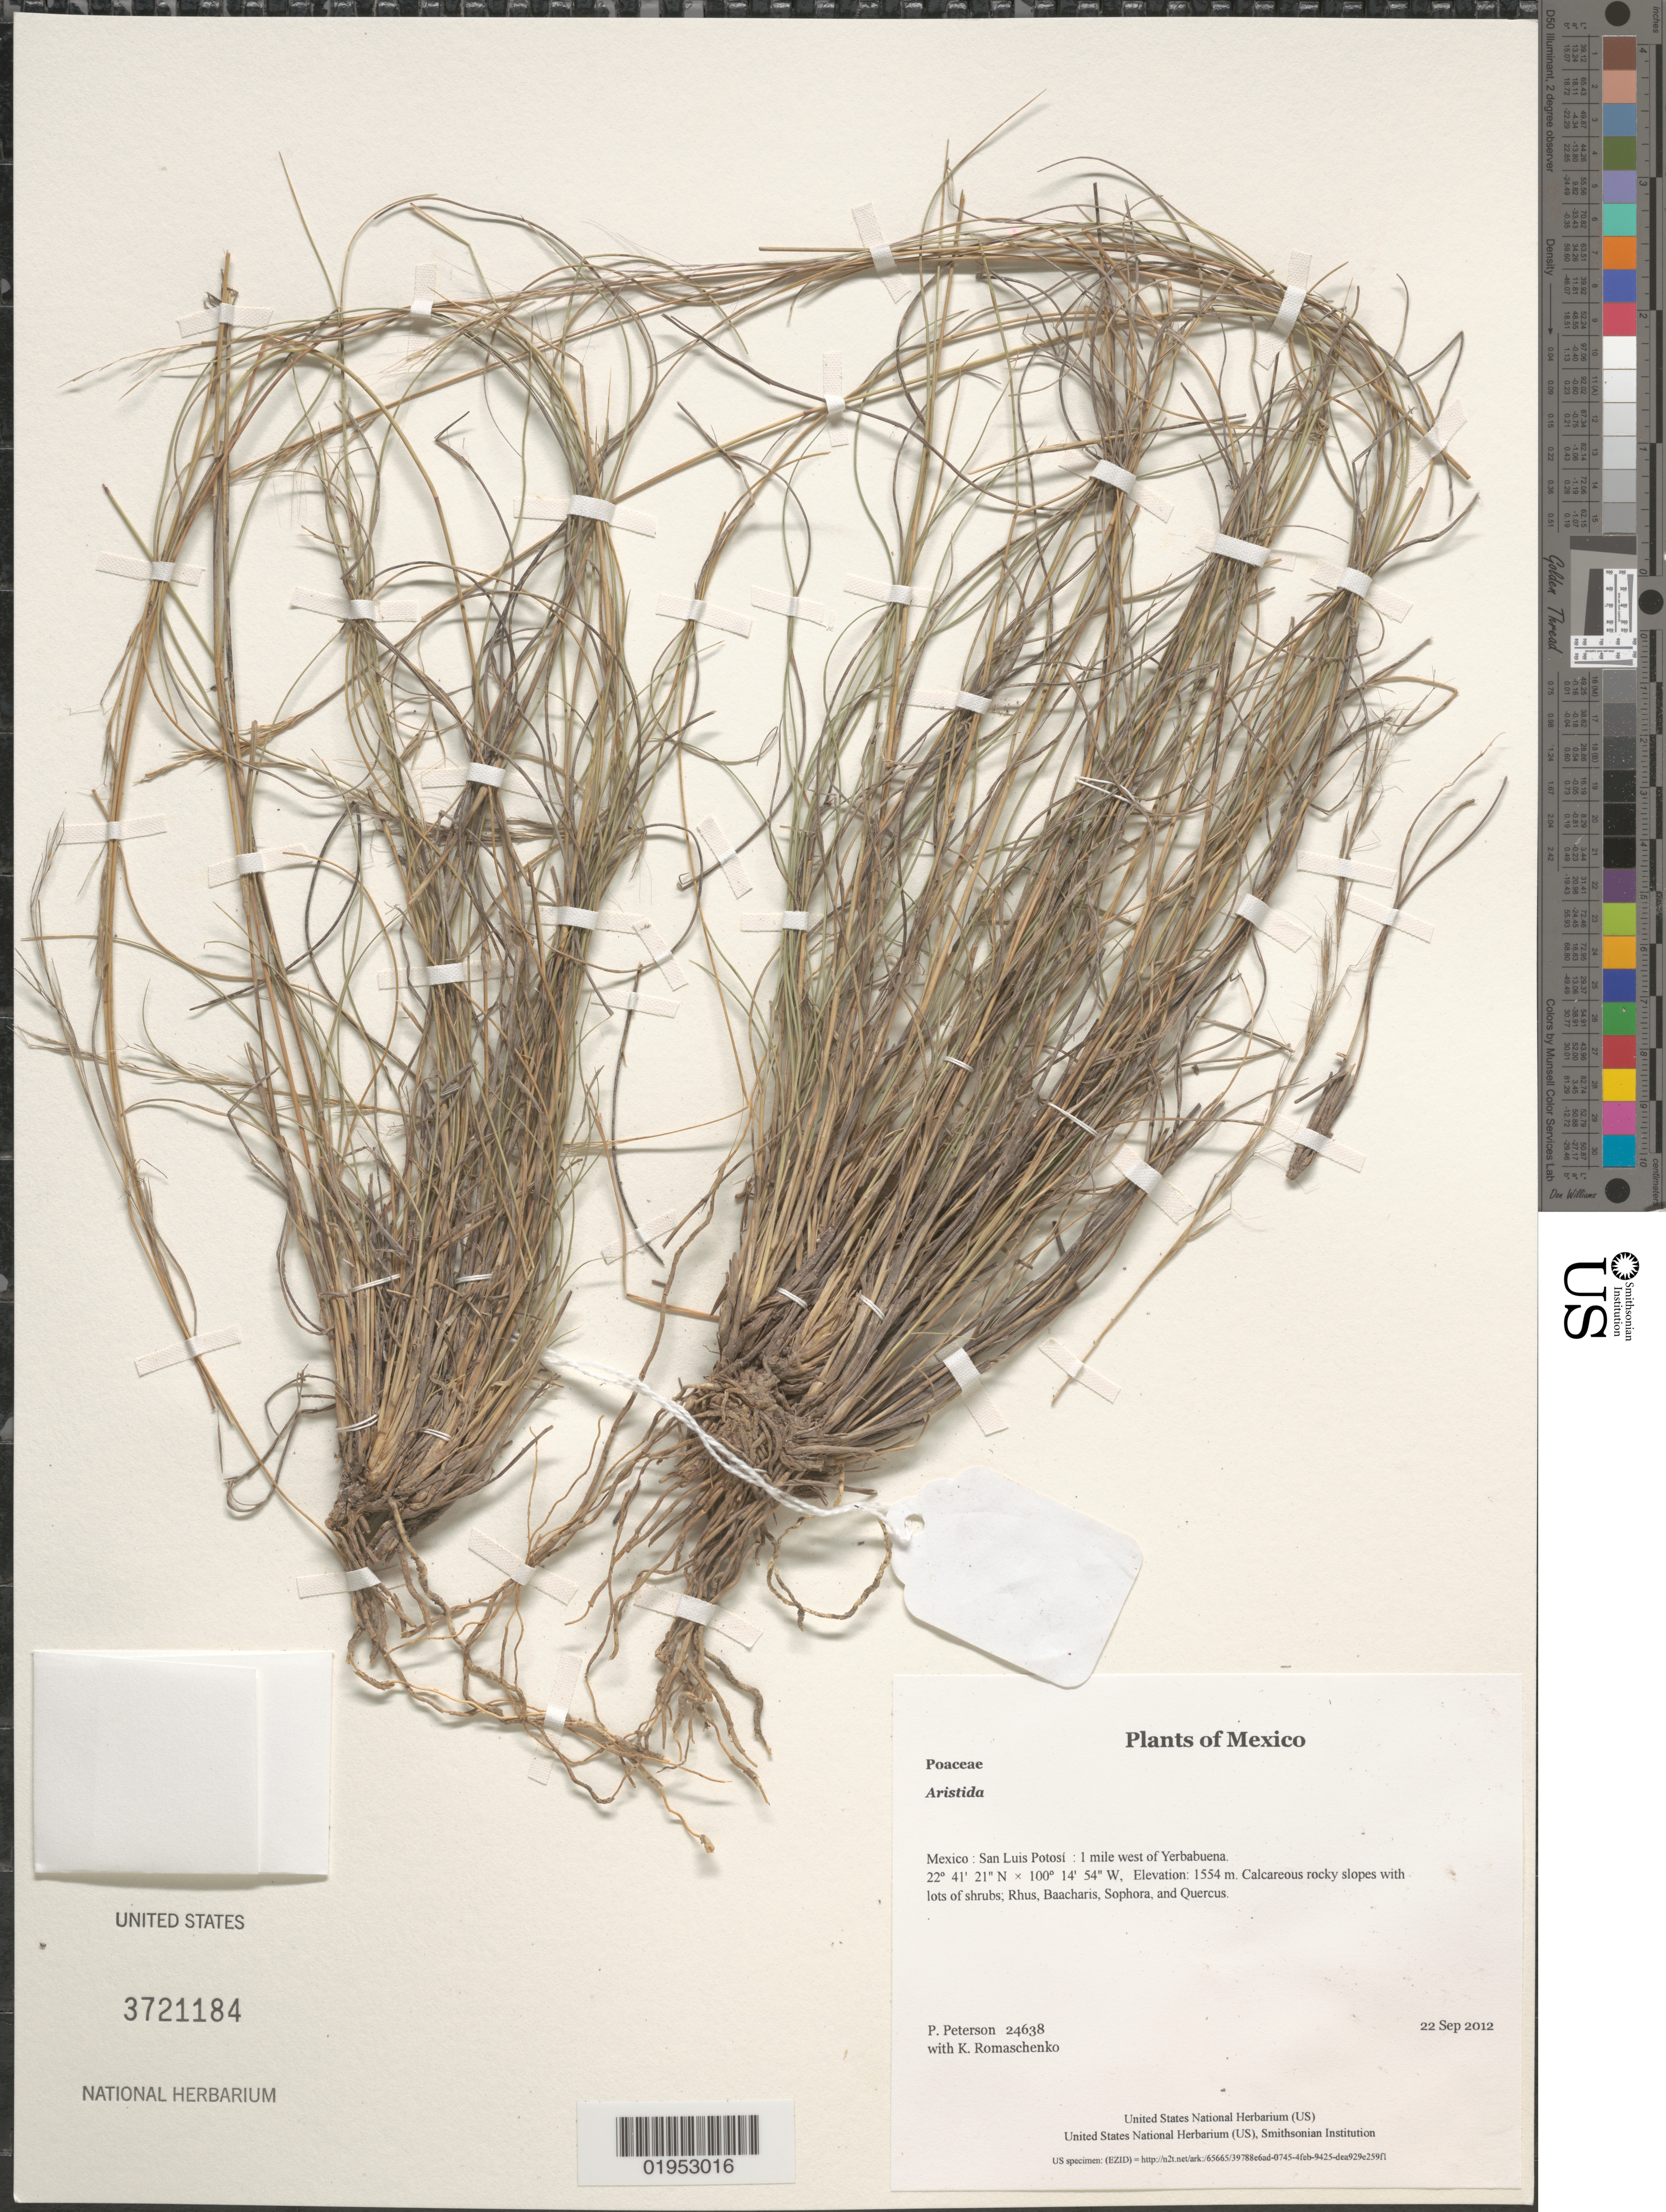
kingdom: Plantae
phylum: Tracheophyta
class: Liliopsida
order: Poales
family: Poaceae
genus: Aristida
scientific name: Aristida sp.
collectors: P. M. Peterson & K. Romaschenko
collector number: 24638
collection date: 2012-09-22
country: Mexico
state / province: San Luis Potosí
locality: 1 mile west of Yerbabuena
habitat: Calcareous rocky slopes with lots of shrubs; Rhus, Baacharis, Sophora, and Quercus.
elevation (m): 1554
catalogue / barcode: US 3721184